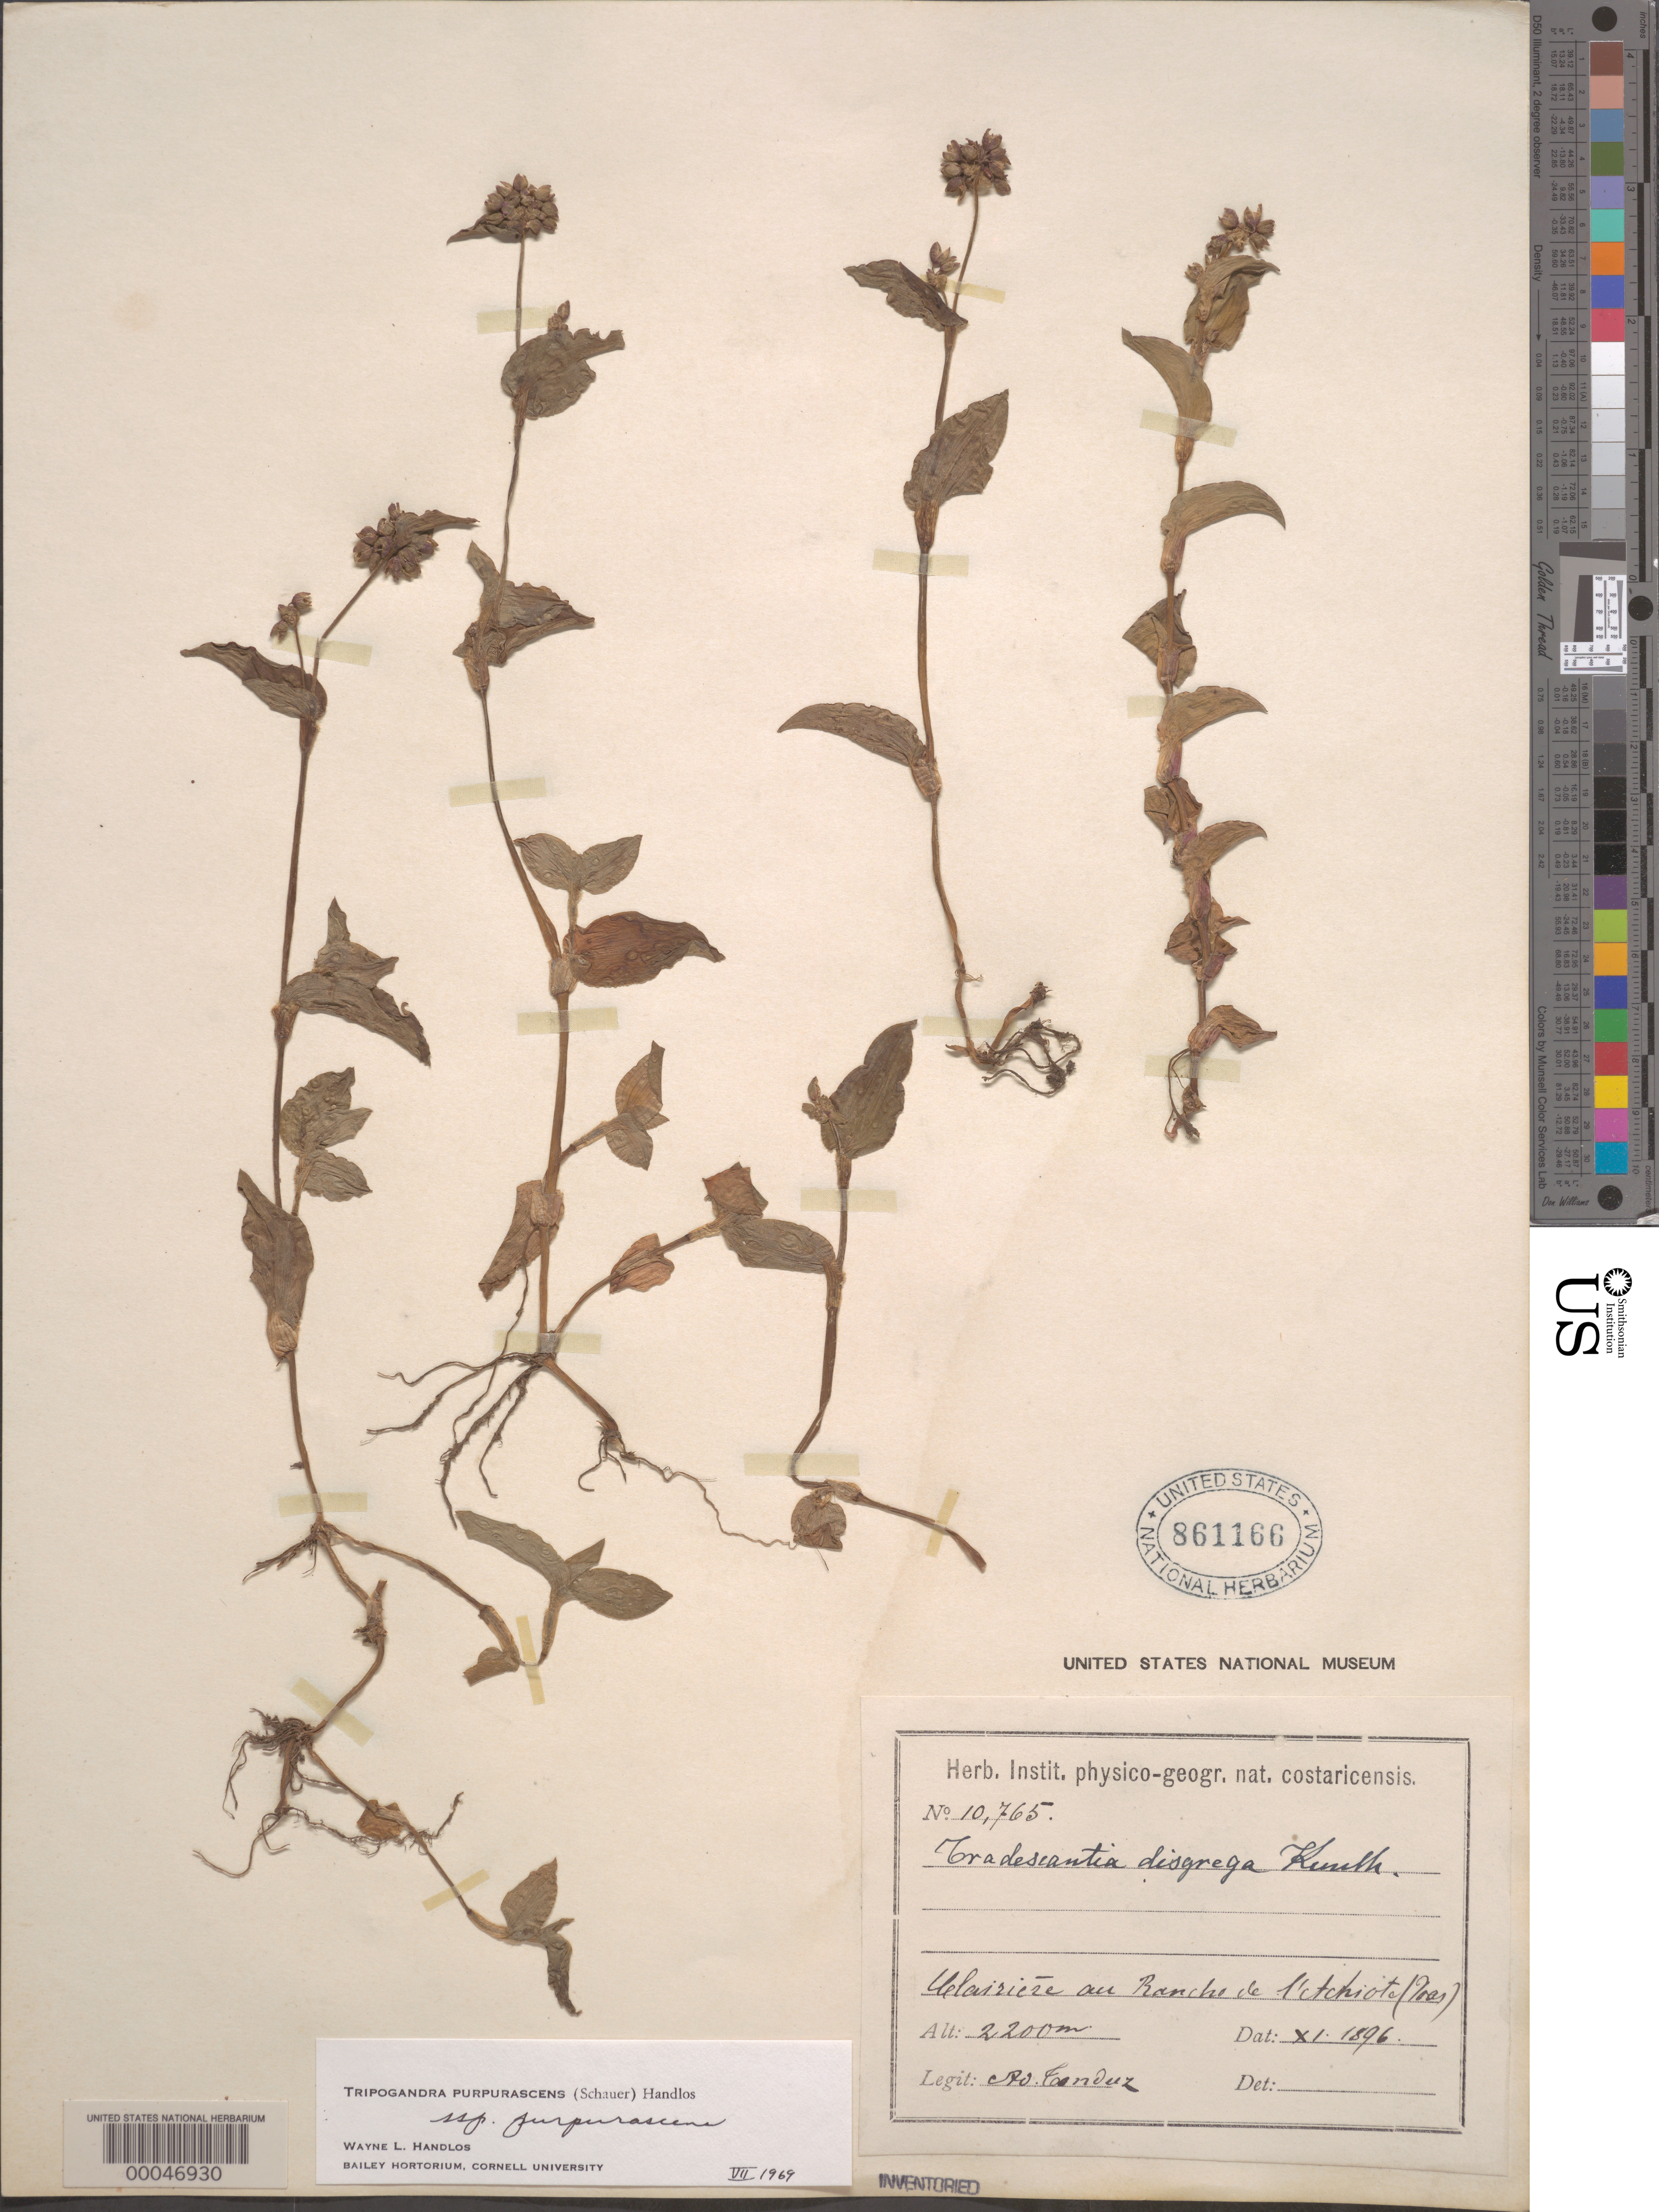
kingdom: Plantae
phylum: Tracheophyta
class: Liliopsida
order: Commelinales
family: Commelinaceae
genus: Tripogandra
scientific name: Tripogandra purpurascens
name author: (S. Schauer) Handlos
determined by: Handlos, W. L.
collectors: A. Tonduz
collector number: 10765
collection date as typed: Nov 1896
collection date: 1896-11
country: Costa Rica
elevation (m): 2200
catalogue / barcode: US 861166